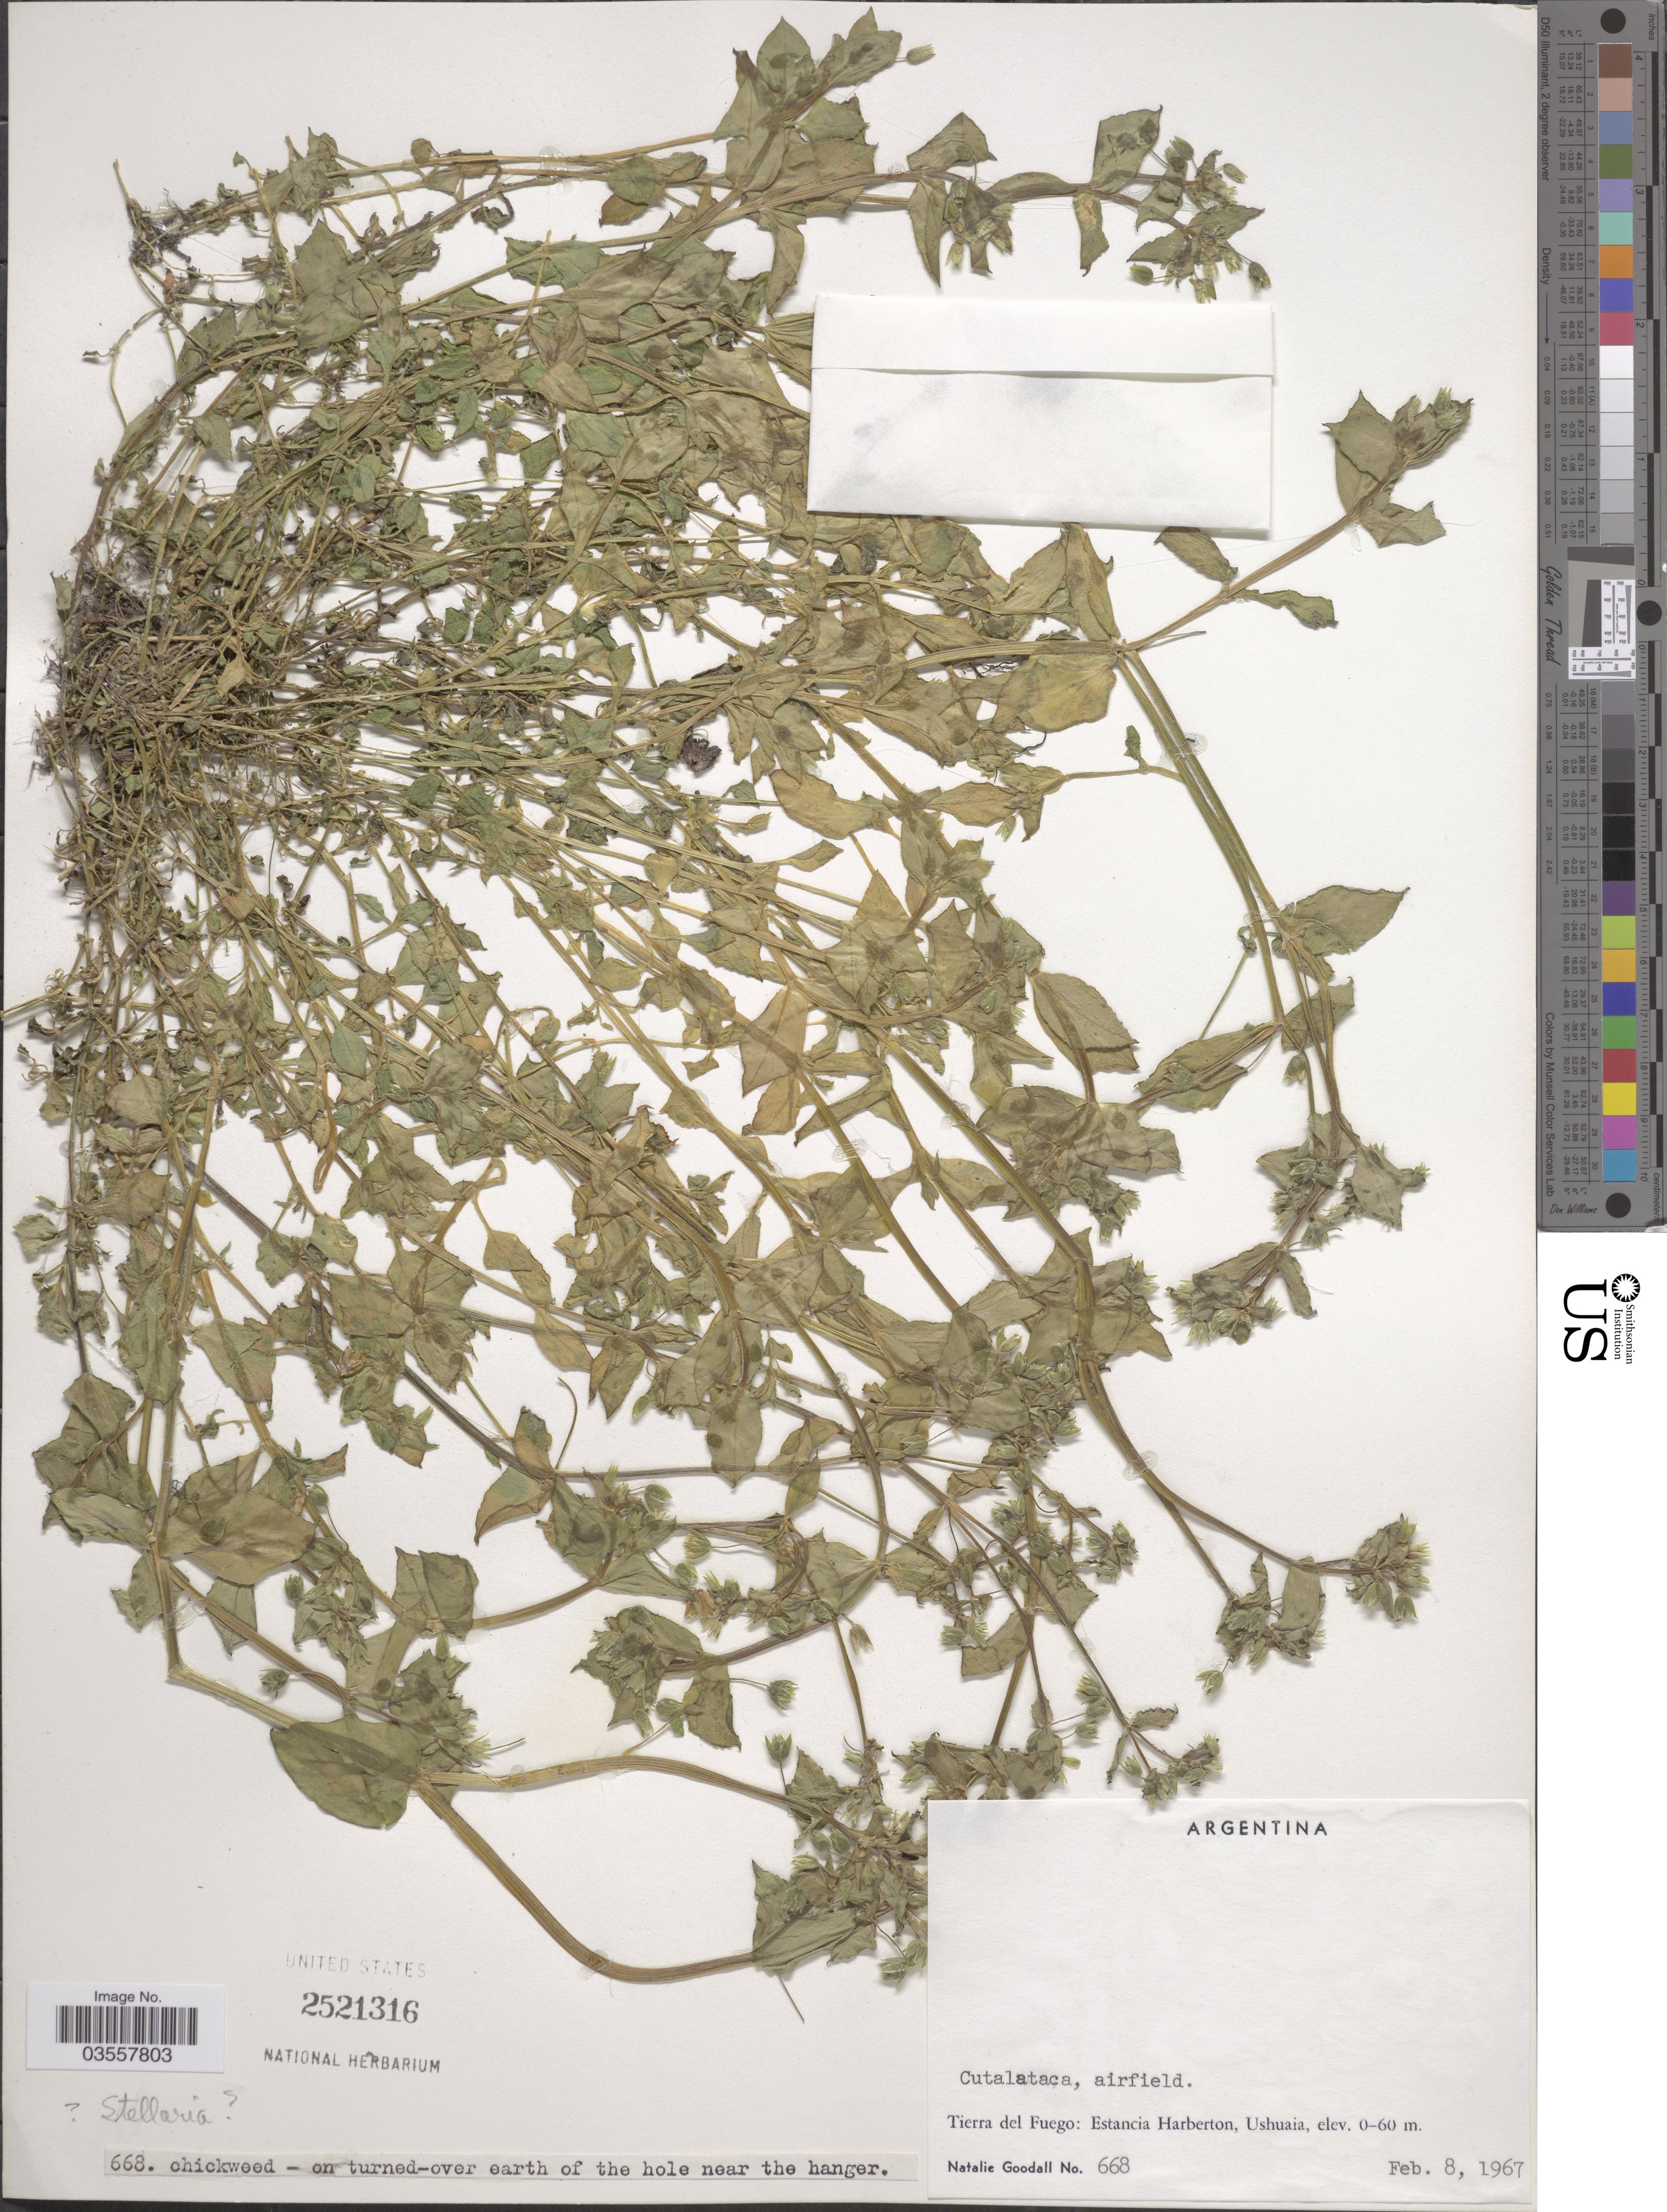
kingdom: Plantae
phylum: Tracheophyta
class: Magnoliopsida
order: Caryophyllales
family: Caryophyllaceae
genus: Stellaria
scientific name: Stellaria sp.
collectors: N. Goodall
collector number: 668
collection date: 1967-02-08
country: Argentina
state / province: Tierra del Fuego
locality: Cutalataca, airfield. Estancia Harberton, Ushuaia.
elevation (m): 0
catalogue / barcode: US 2521316